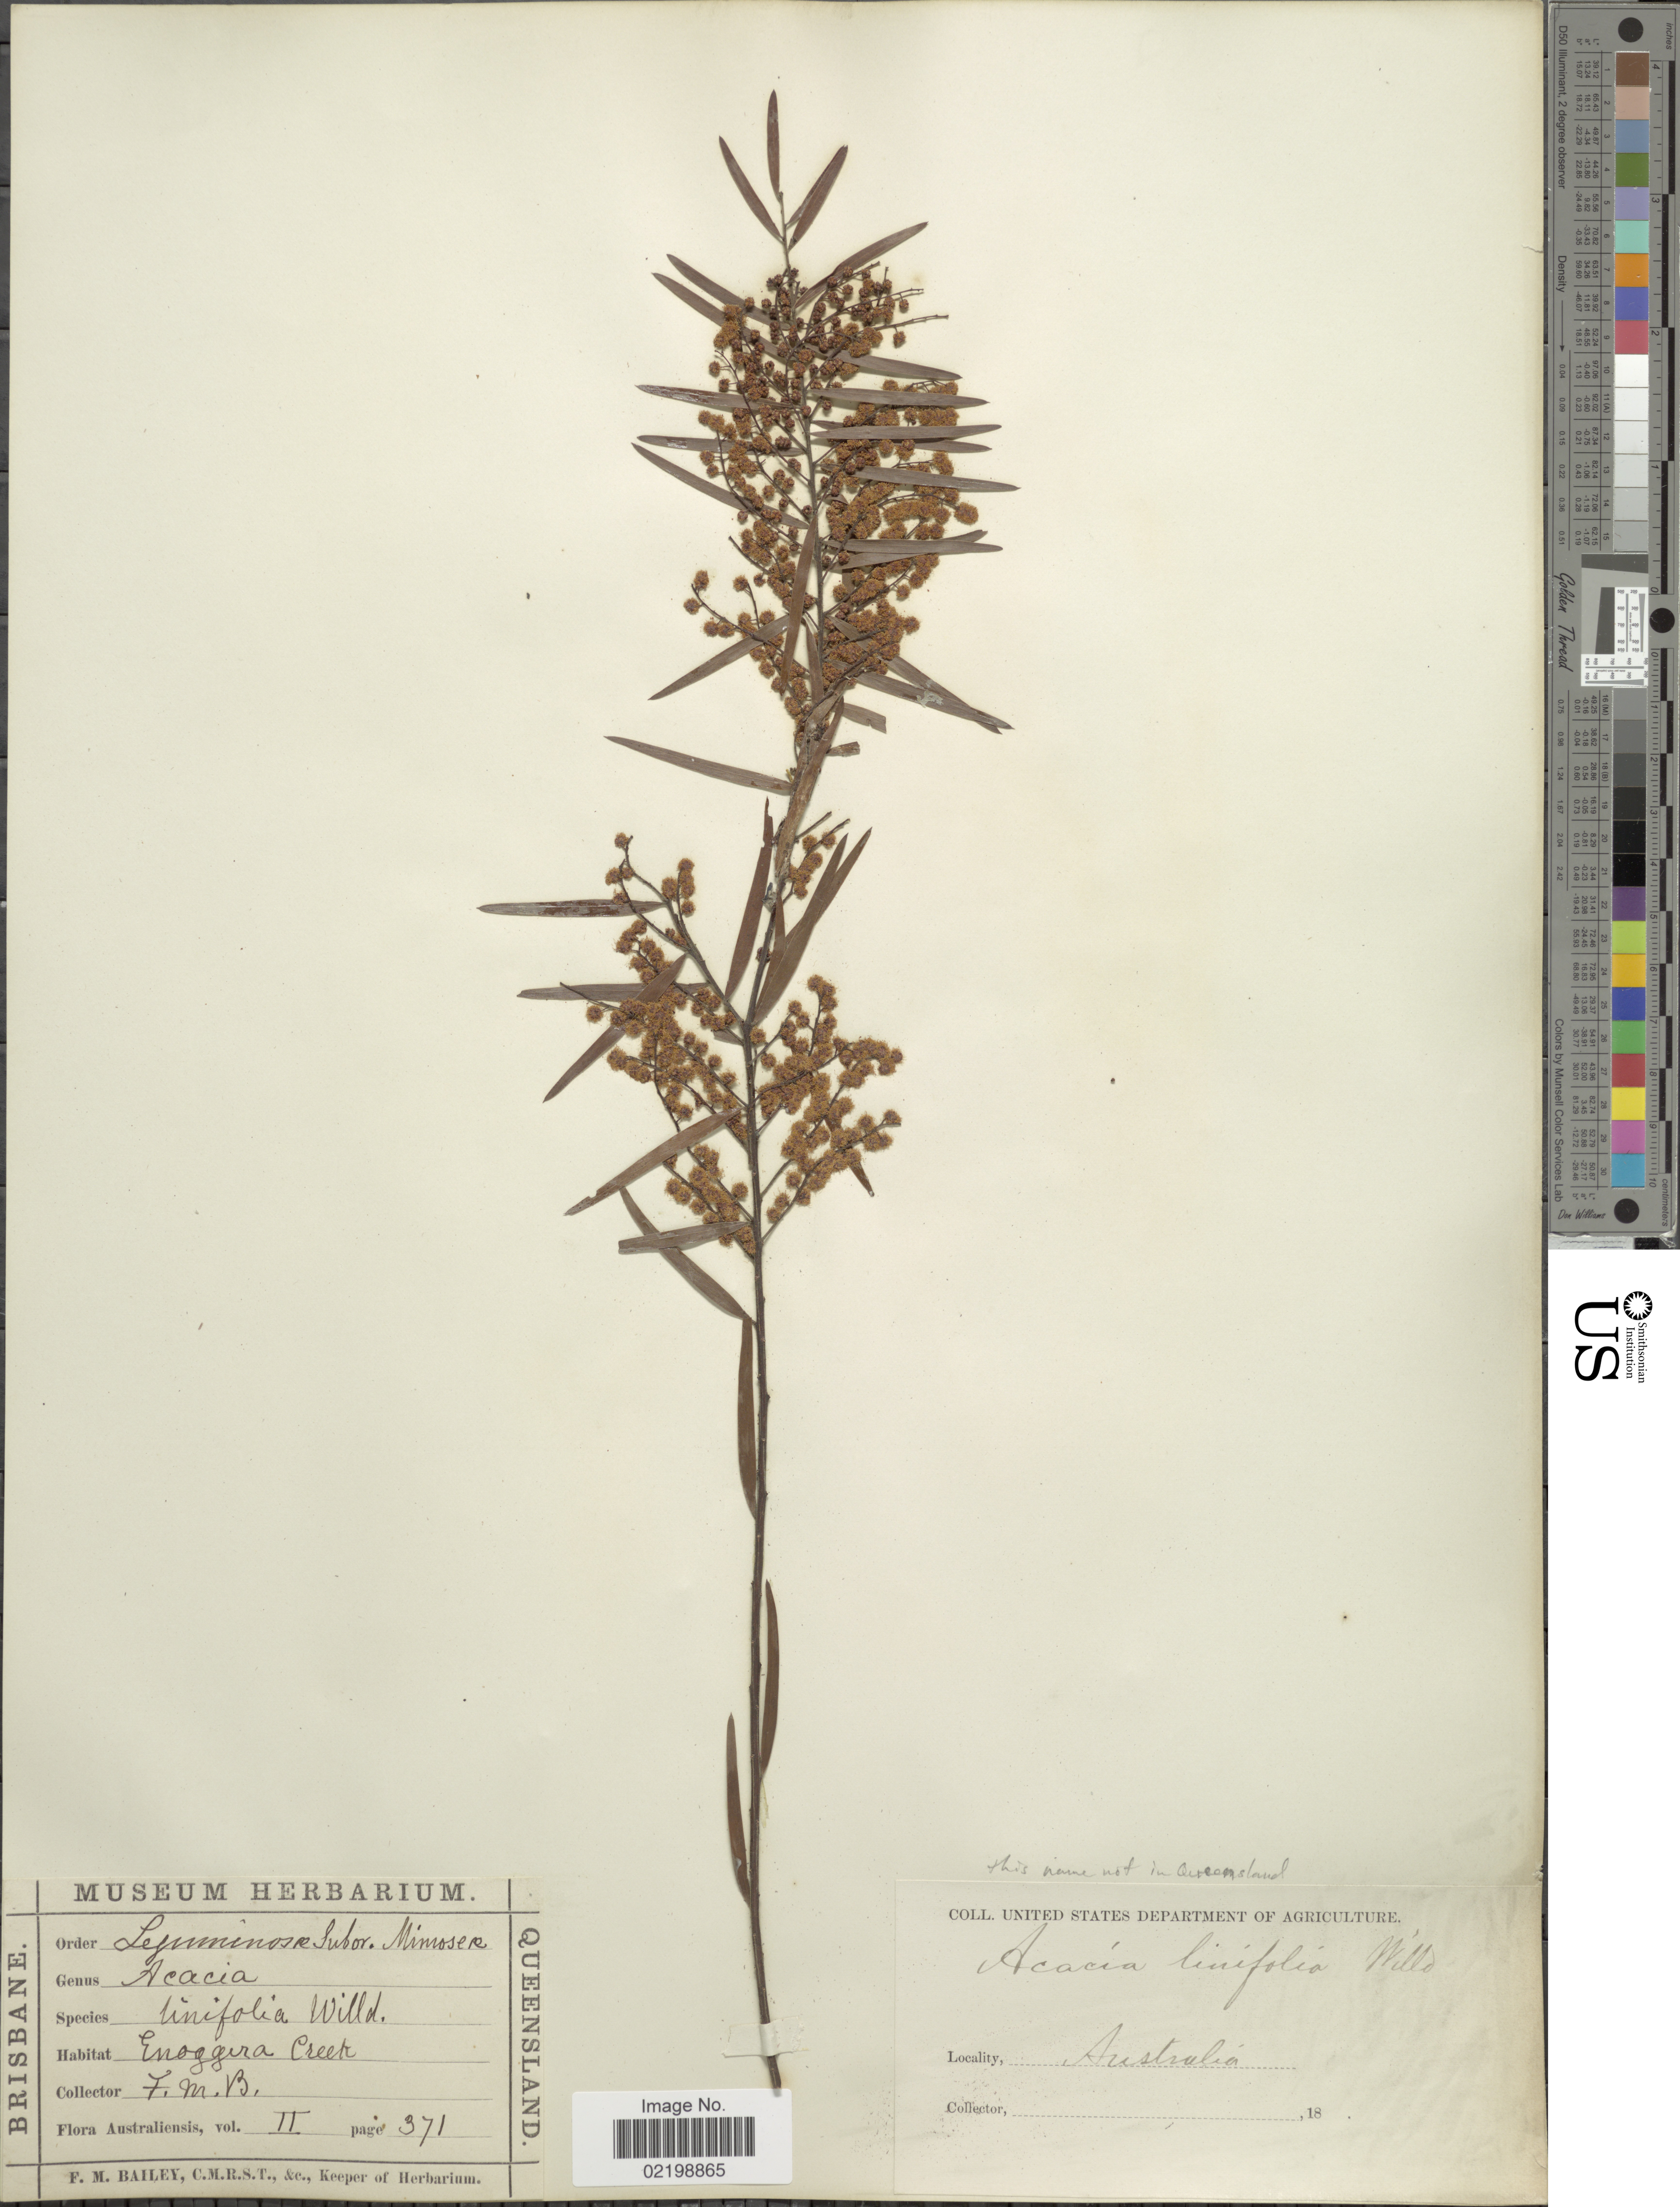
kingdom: Plantae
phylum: Tracheophyta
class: Magnoliopsida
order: Fabales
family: Fabaceae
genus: Acacia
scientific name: Acacia linifolia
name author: (Vent.) Willd.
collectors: F. M. Bailey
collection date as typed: Transcribed d/m/y: //18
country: Australia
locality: Enoggera Creek